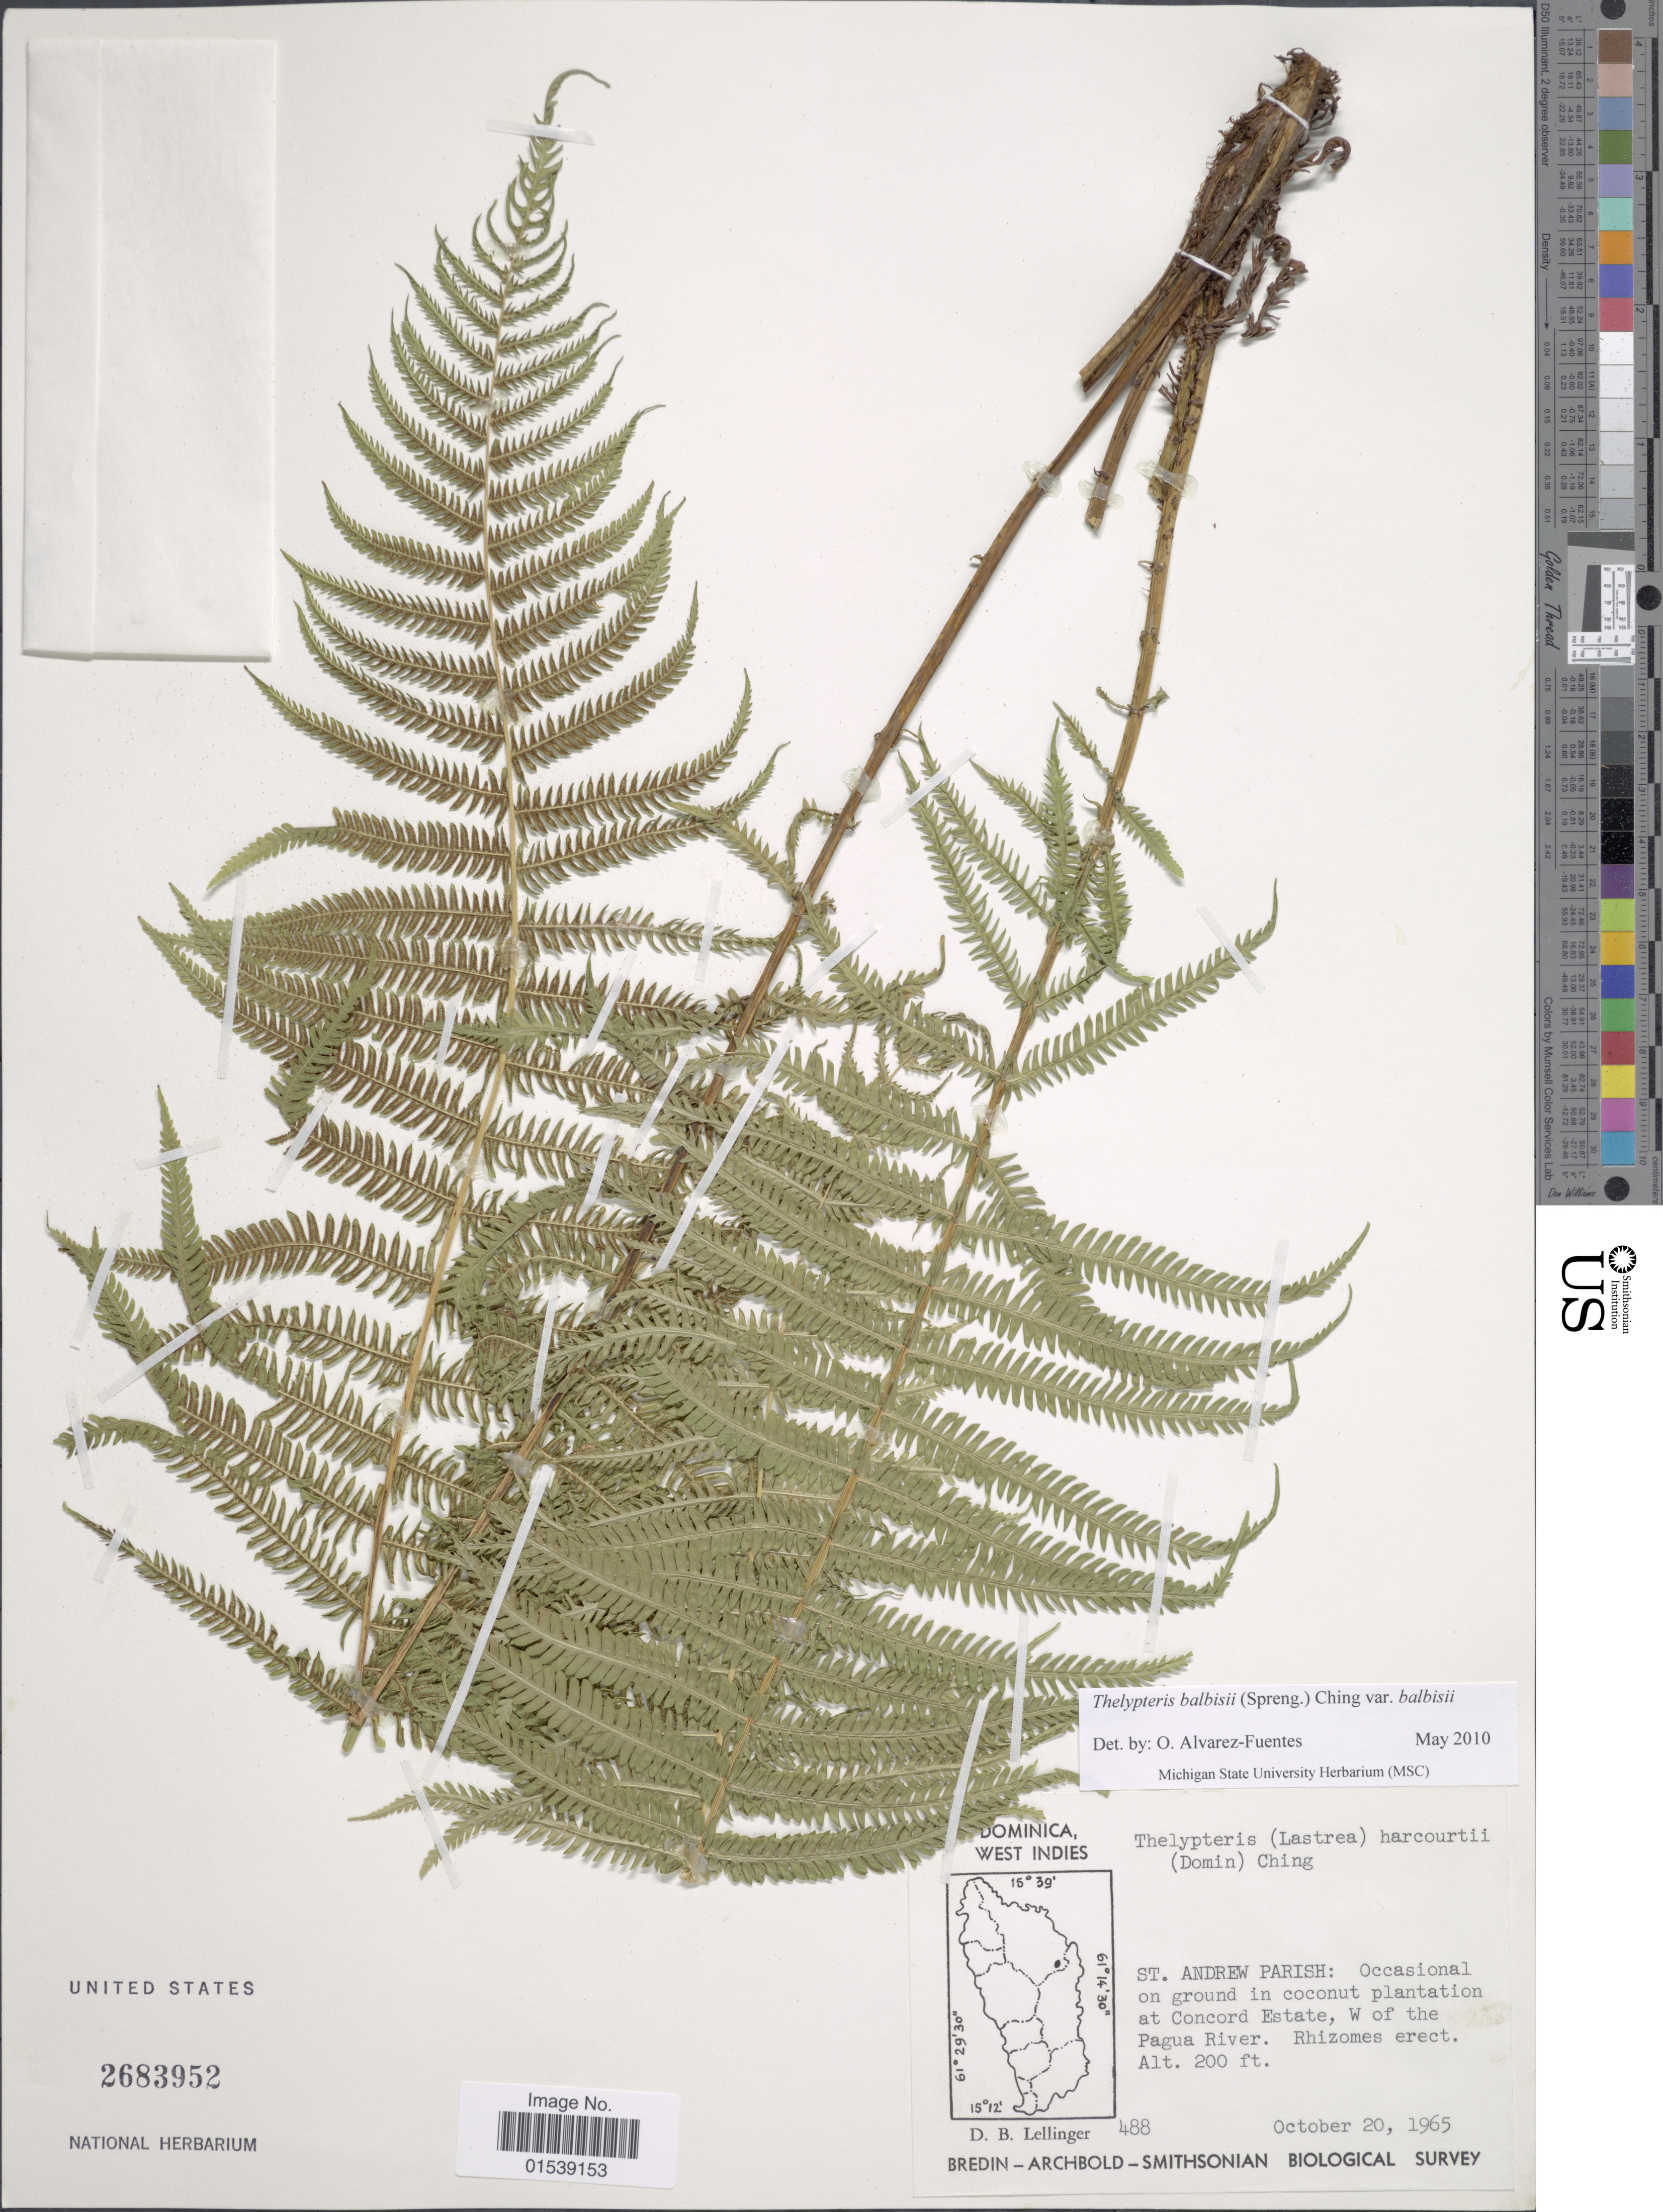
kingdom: Plantae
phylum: Tracheophyta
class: Polypodiopsida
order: Polypodiales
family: Thelypteridaceae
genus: Amauropelta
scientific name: Amauropelta balbisii (Spreng.) comb. nov., ined. 2015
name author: (Spreng.)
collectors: D. B. Lellinger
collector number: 488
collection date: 1965-10-20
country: Dominica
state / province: St. Andrew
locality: West Indies, St. Andrew Parish: occasional on ground in coconut Estate, W of the Pagua River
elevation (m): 61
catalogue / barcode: US 2683952